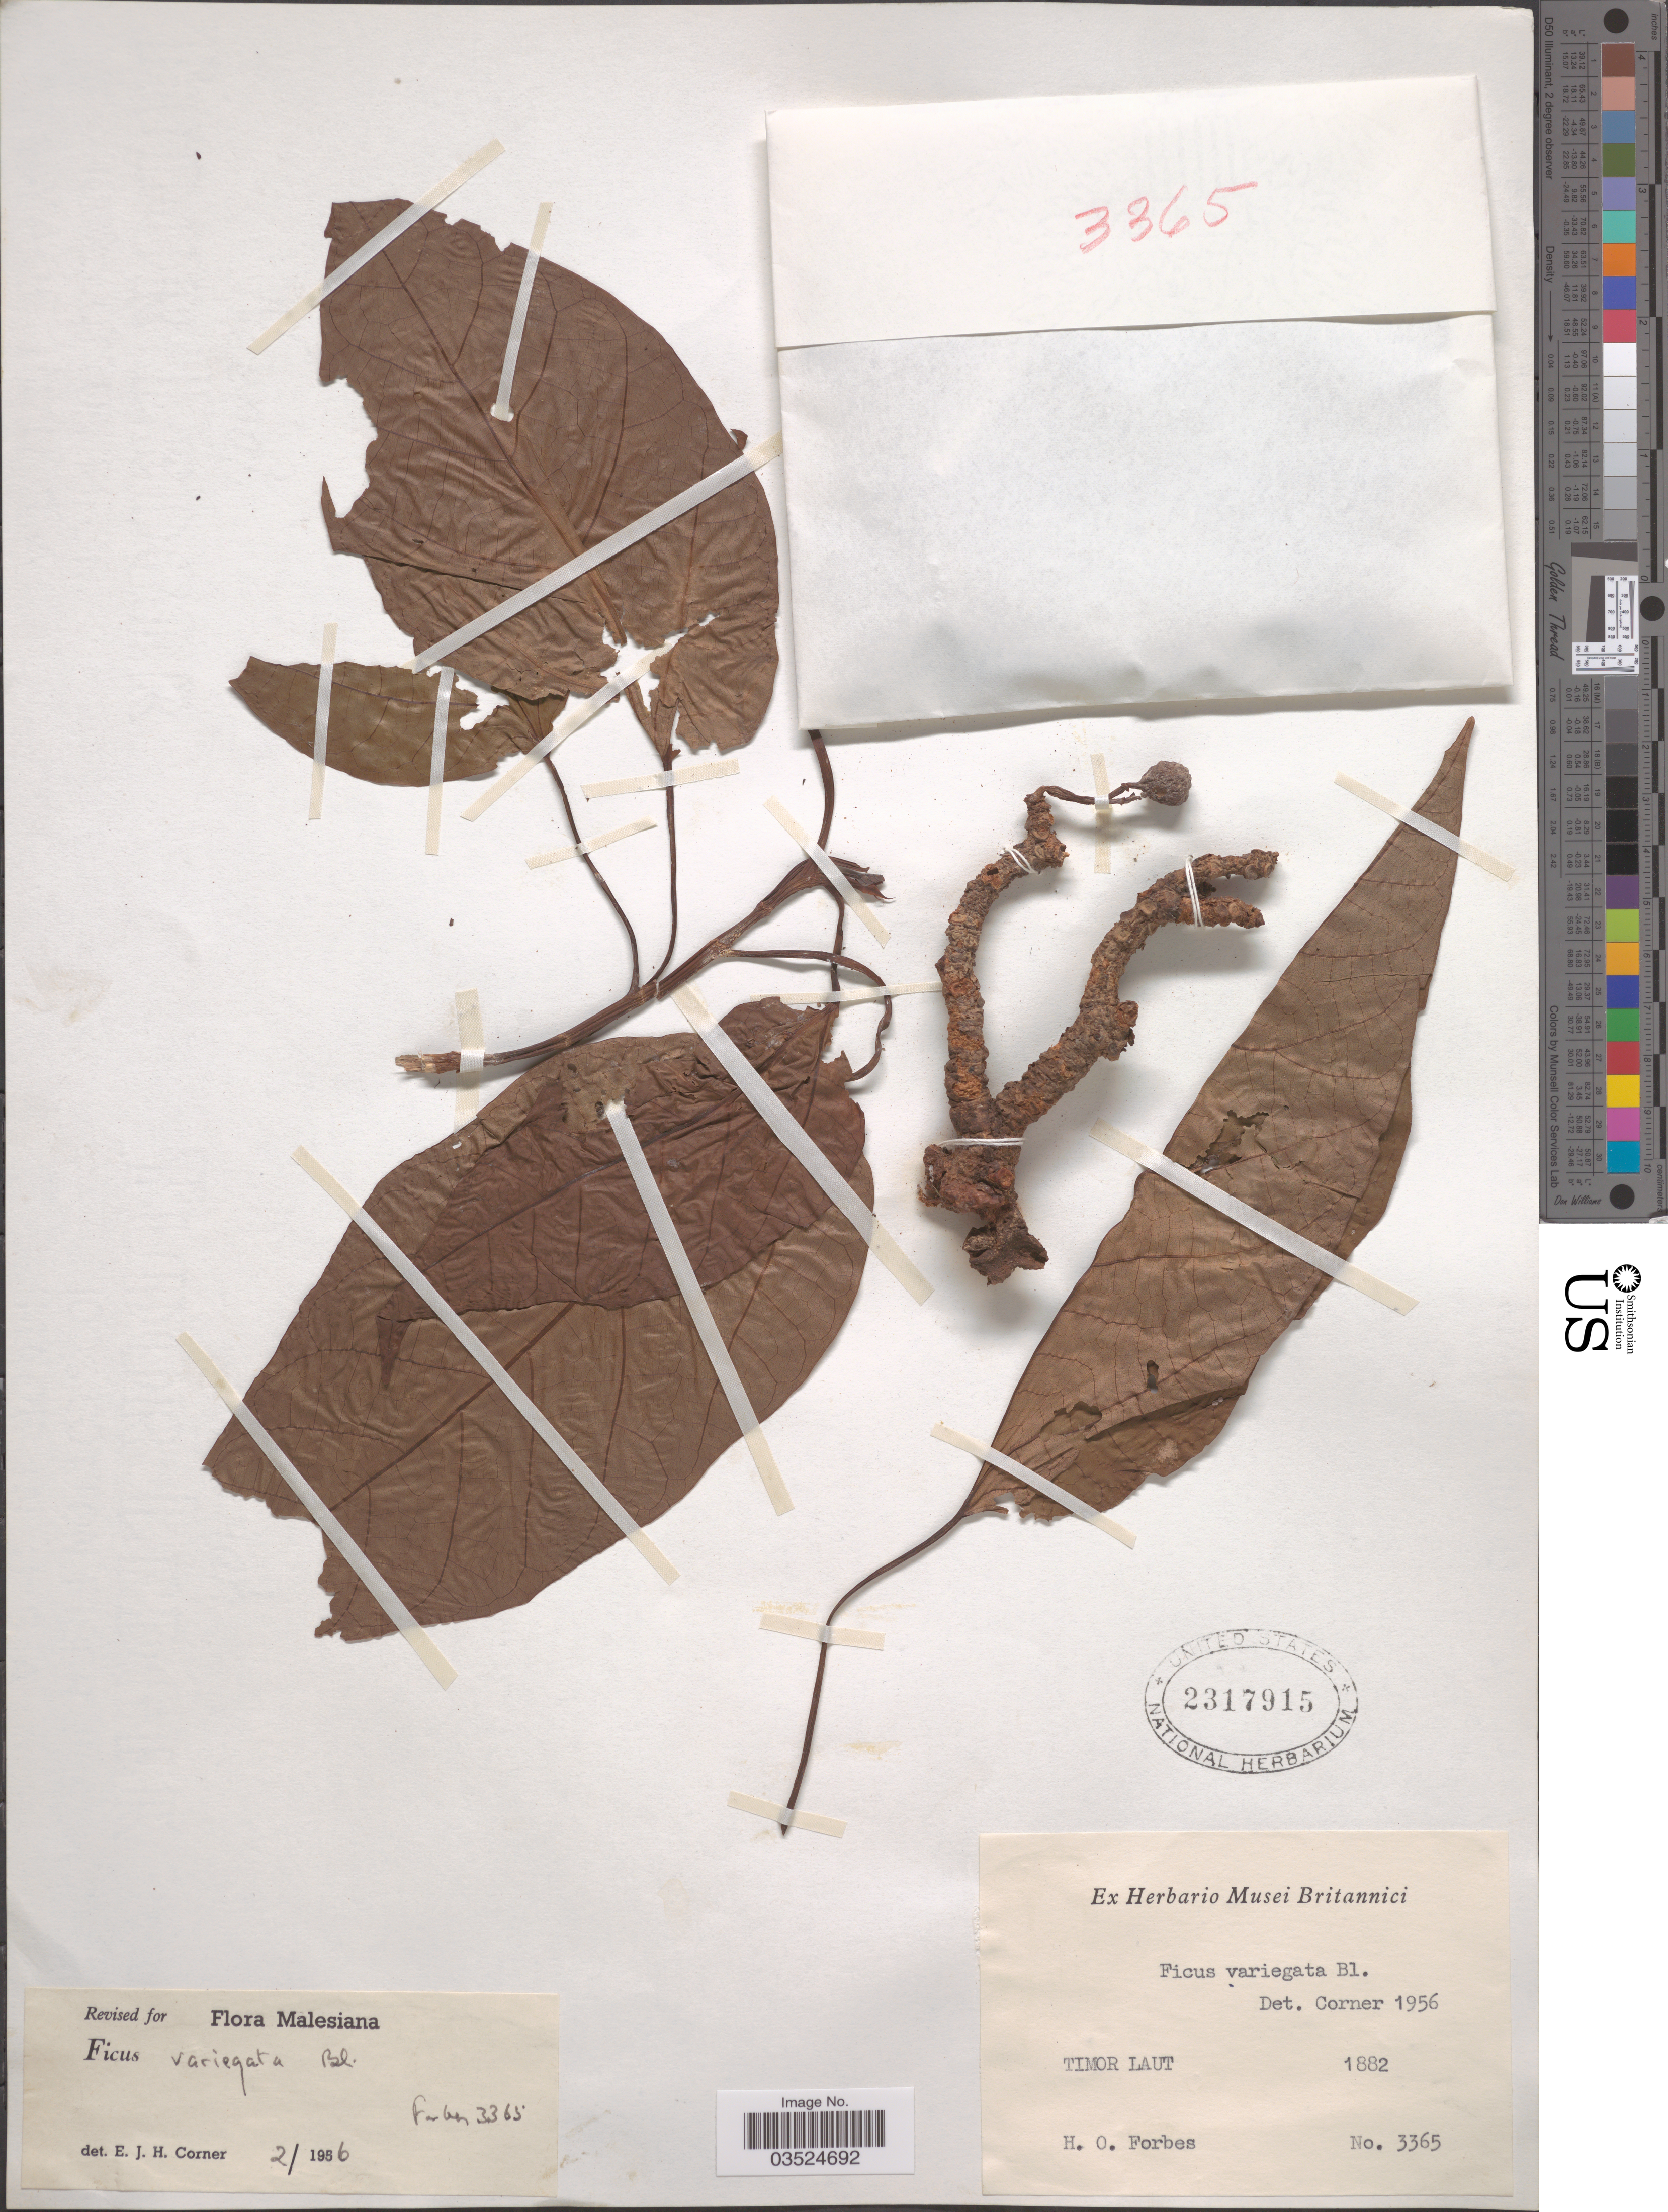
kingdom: Plantae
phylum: Tracheophyta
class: Magnoliopsida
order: Rosales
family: Moraceae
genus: Ficus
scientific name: Ficus variegata var. variegata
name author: Blume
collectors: H. O. Forbes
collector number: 3365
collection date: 1882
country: Indonesia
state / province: Nusa Tenggara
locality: Timor Laut.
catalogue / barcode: US 2317915